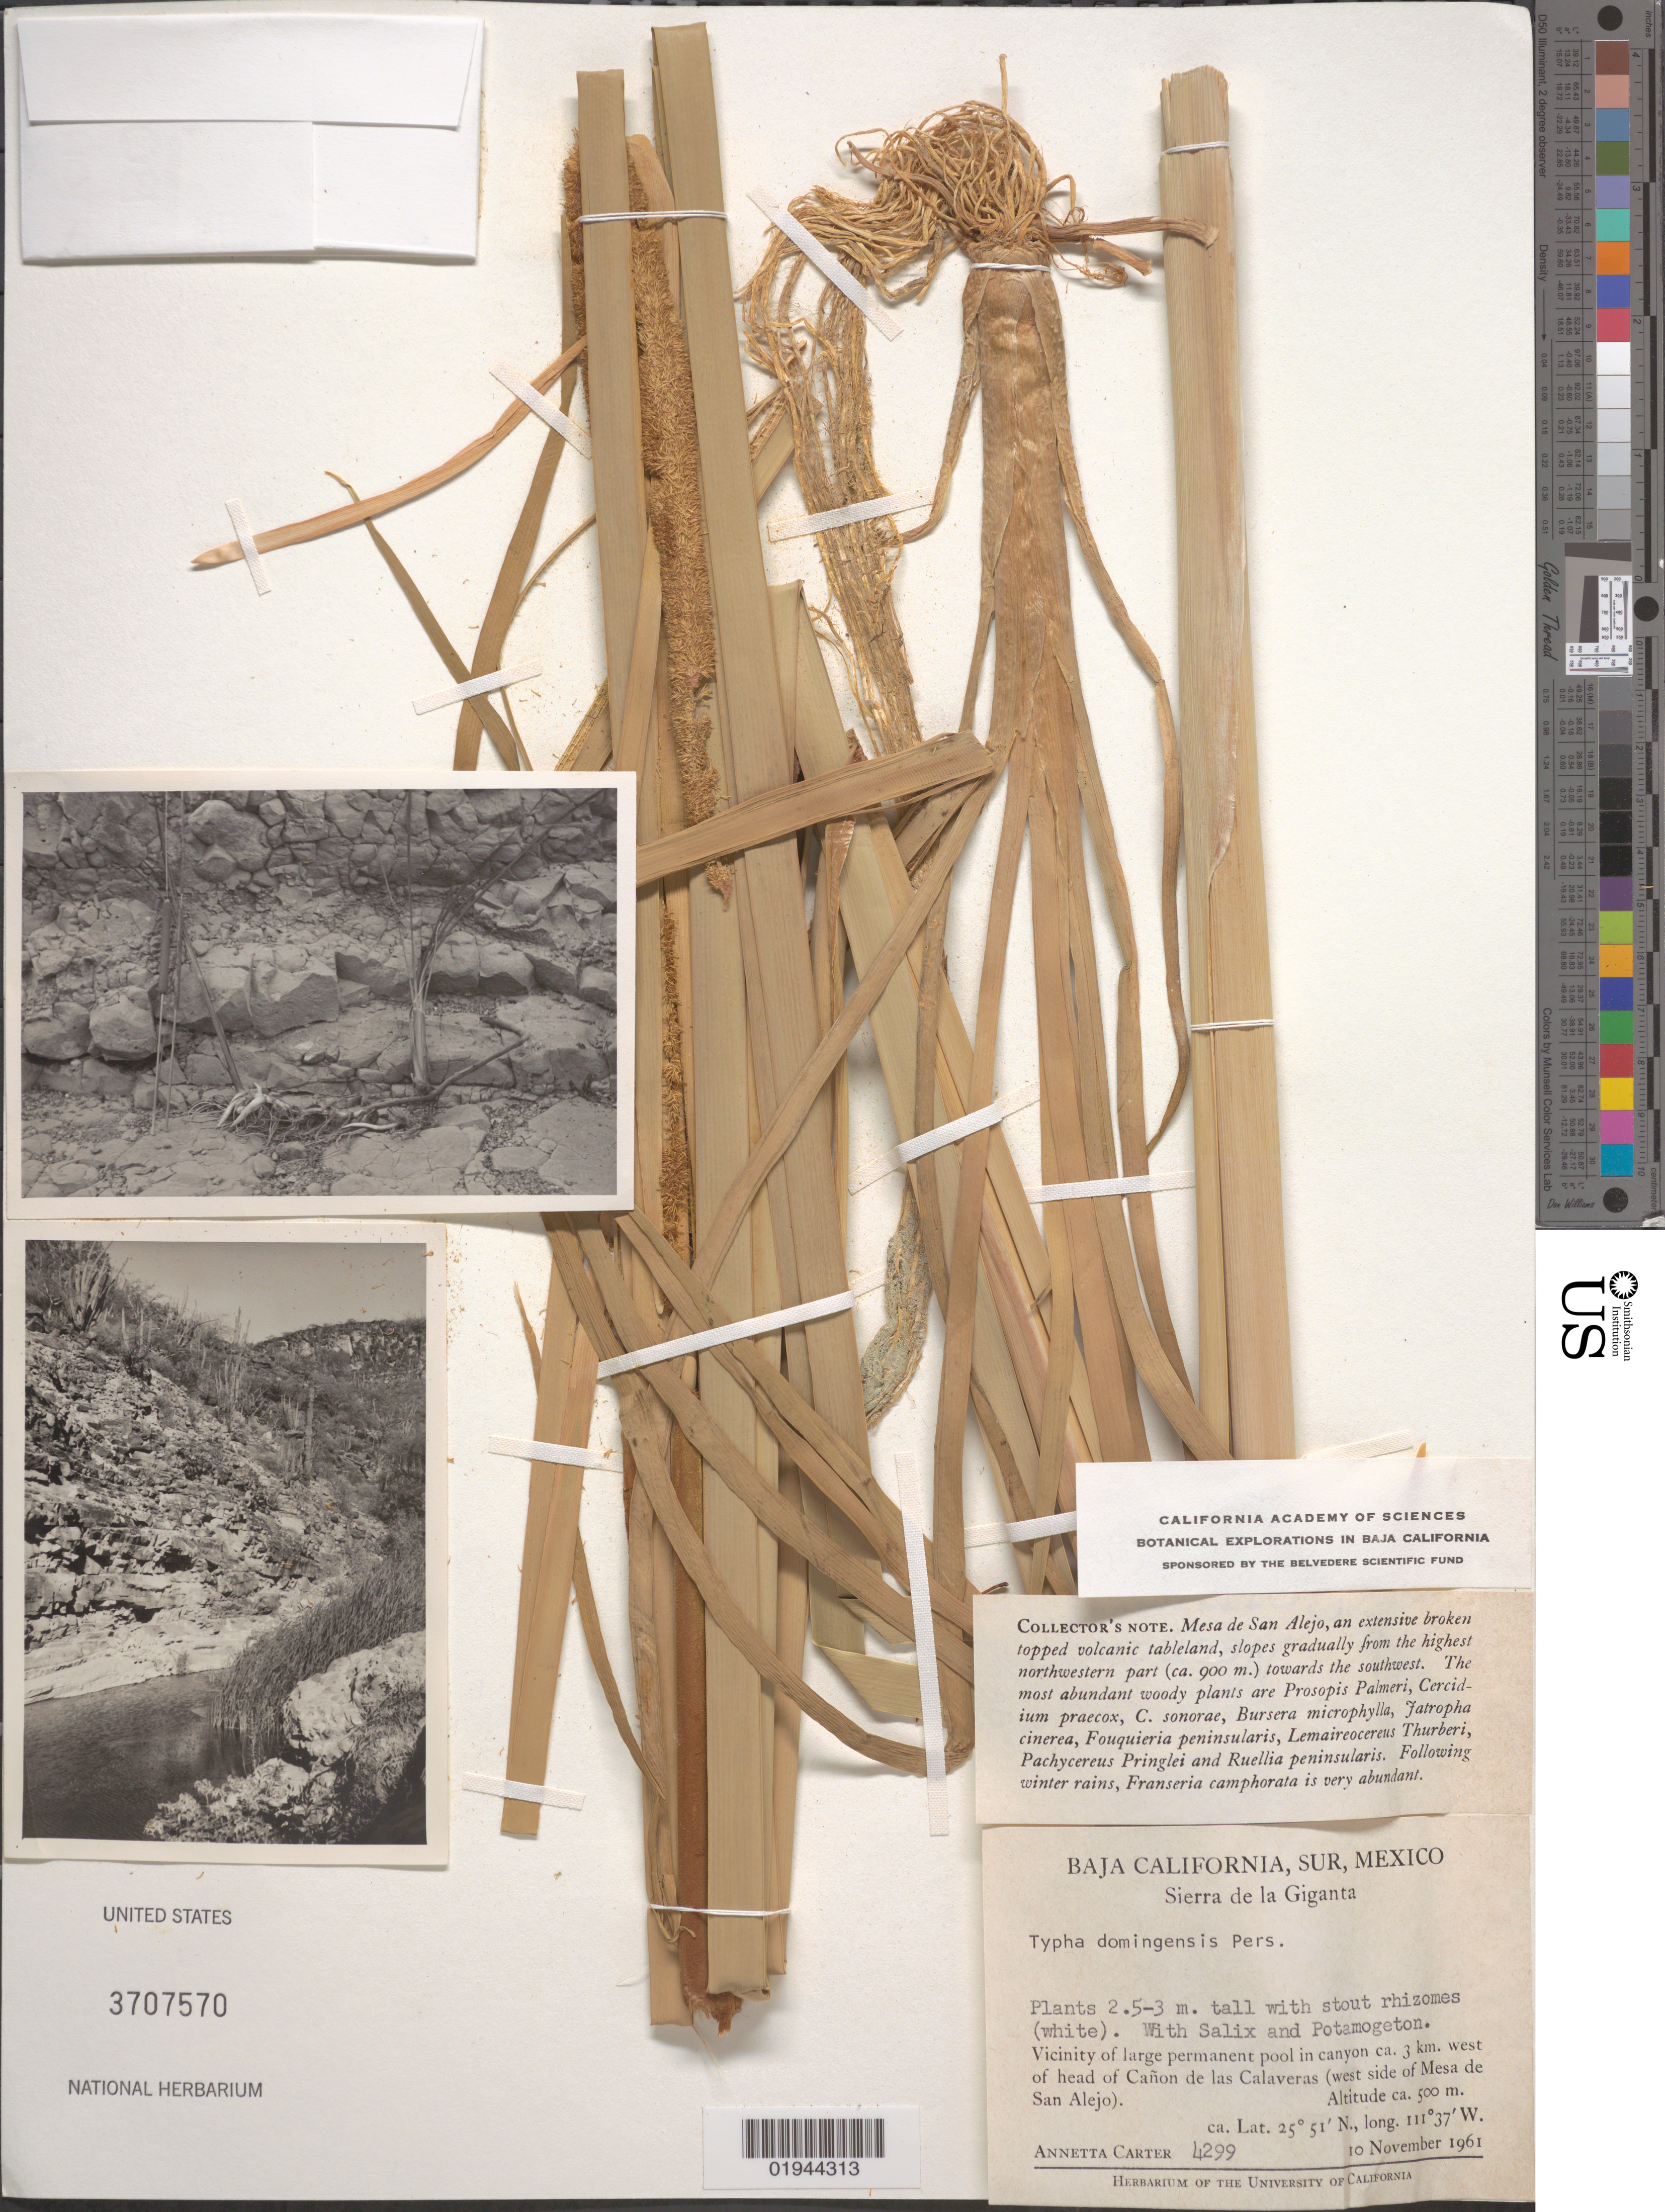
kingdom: Plantae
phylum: Tracheophyta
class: Liliopsida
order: Poales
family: Typhaceae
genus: Typha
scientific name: Typha domingensis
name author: Pers.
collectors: A. Carter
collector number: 4299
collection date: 1961-11-10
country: Mexico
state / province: Baja California Sur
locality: Vicinity of large permanent pool in canyon ca. 3 km. west of head of Canon de las Calaveras (west side of Mesa de San Alejo).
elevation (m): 500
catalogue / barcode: US 3707570